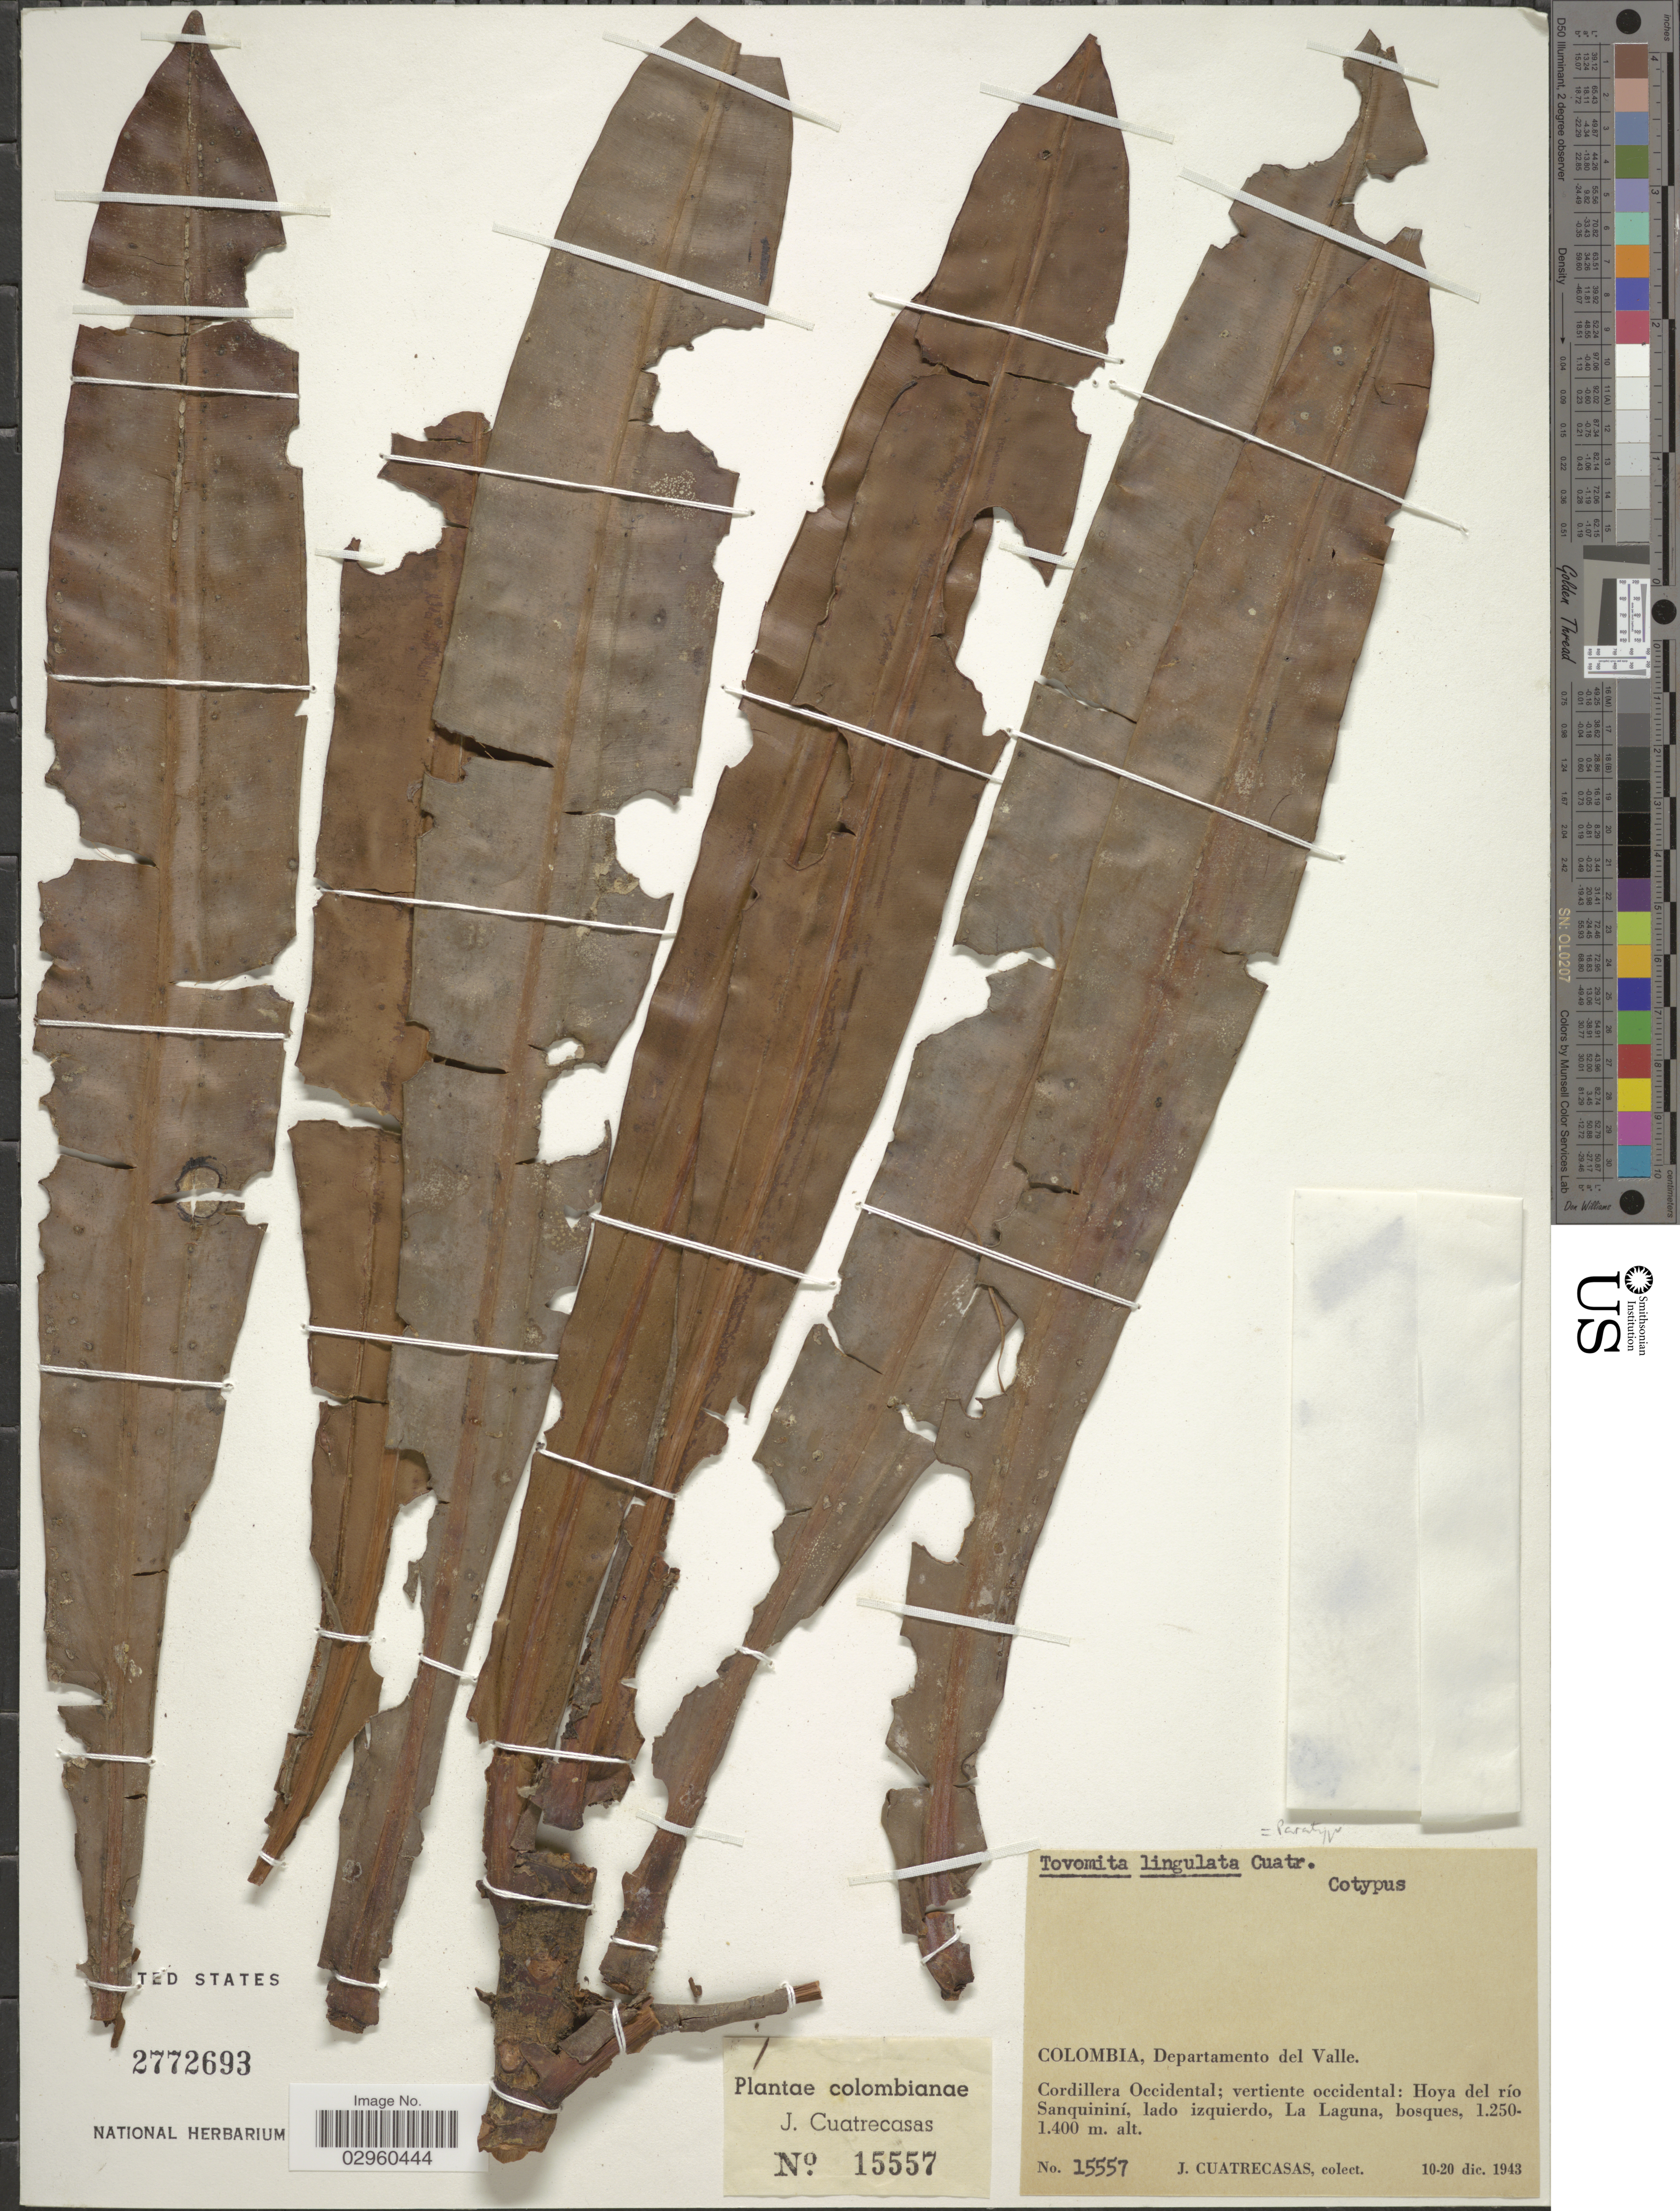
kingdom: Plantae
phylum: Tracheophyta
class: Magnoliopsida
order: Malpighiales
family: Clusiaceae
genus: Arawakia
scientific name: Arawakia lingulata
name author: (Cuatrec.) L. Marinho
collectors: J. Cuatrecasas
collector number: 15557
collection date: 1943-12-10/1943-12-20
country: Colombia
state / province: Valle del Cauca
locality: Departamento del Valle. Cordillera Occidental: vertiente occidental: Hoya del río Sanquininí, lado izquierdo, La Laguna.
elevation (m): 1250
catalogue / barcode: US 2772693